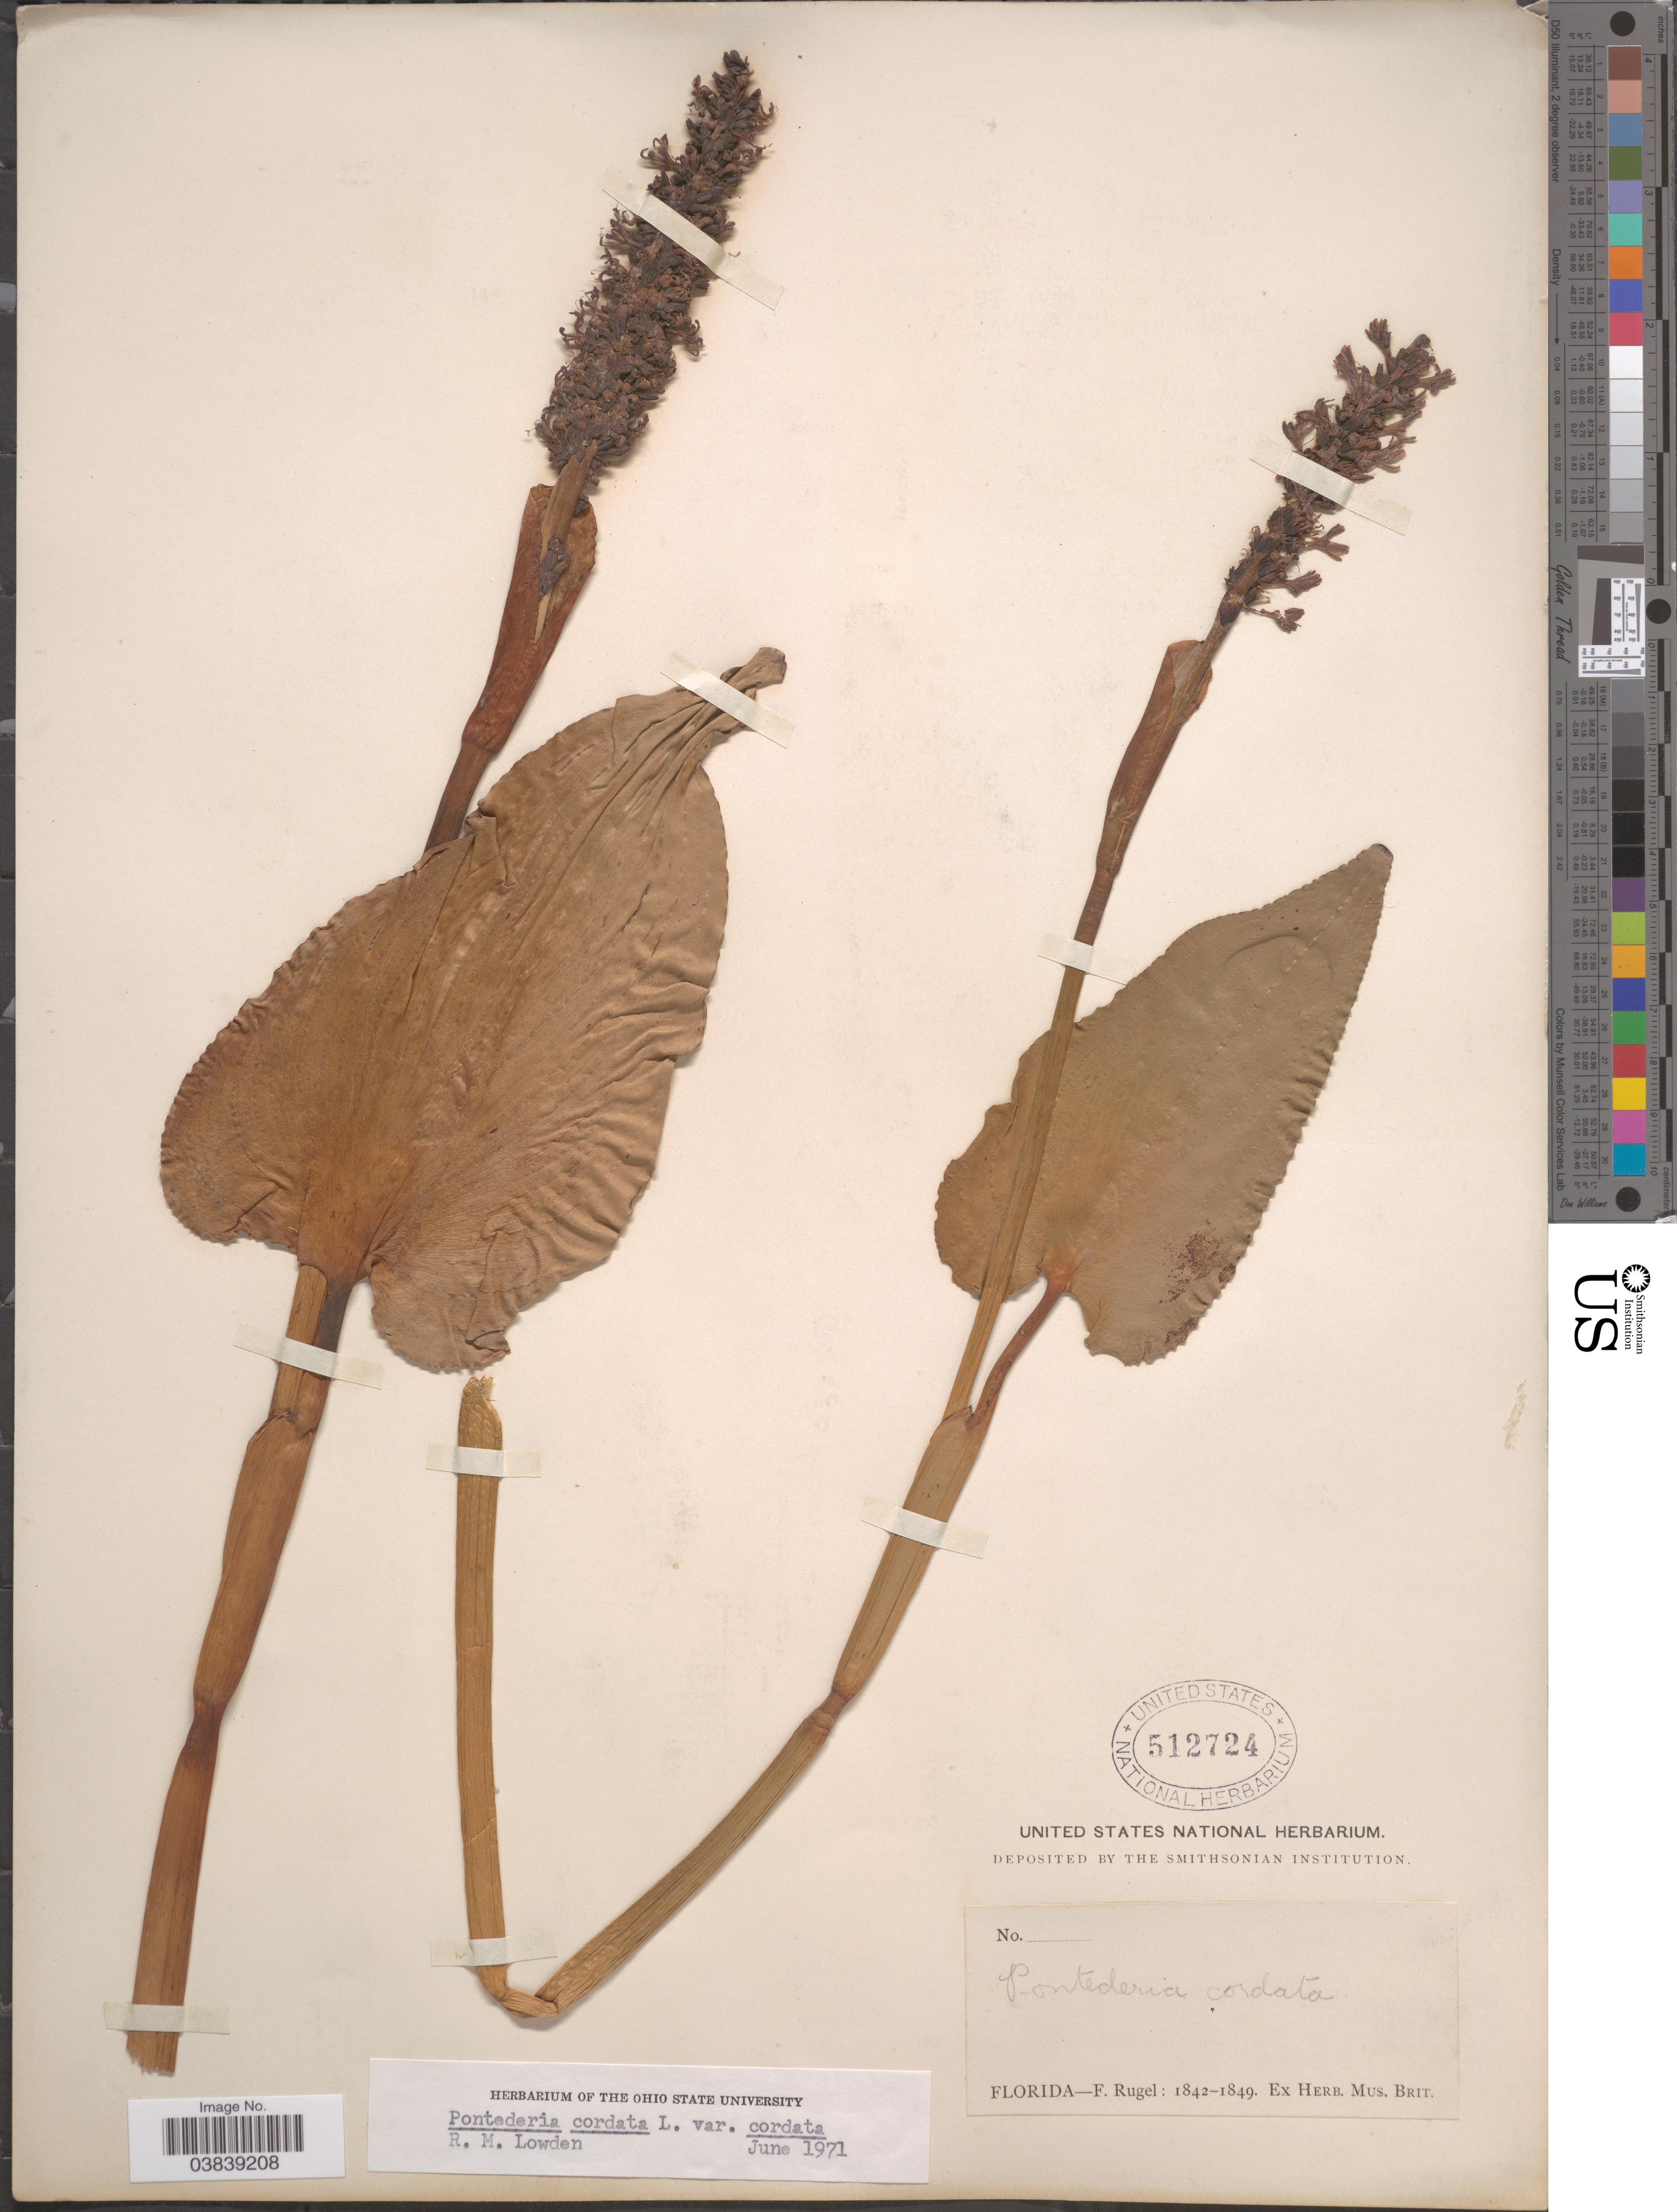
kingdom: Plantae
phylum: Tracheophyta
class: Liliopsida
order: Commelinales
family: Pontederiaceae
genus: Pontederia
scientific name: Pontederia cordata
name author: L.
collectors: F. Rugel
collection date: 1842/1849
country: United States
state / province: Florida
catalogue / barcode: US 512724